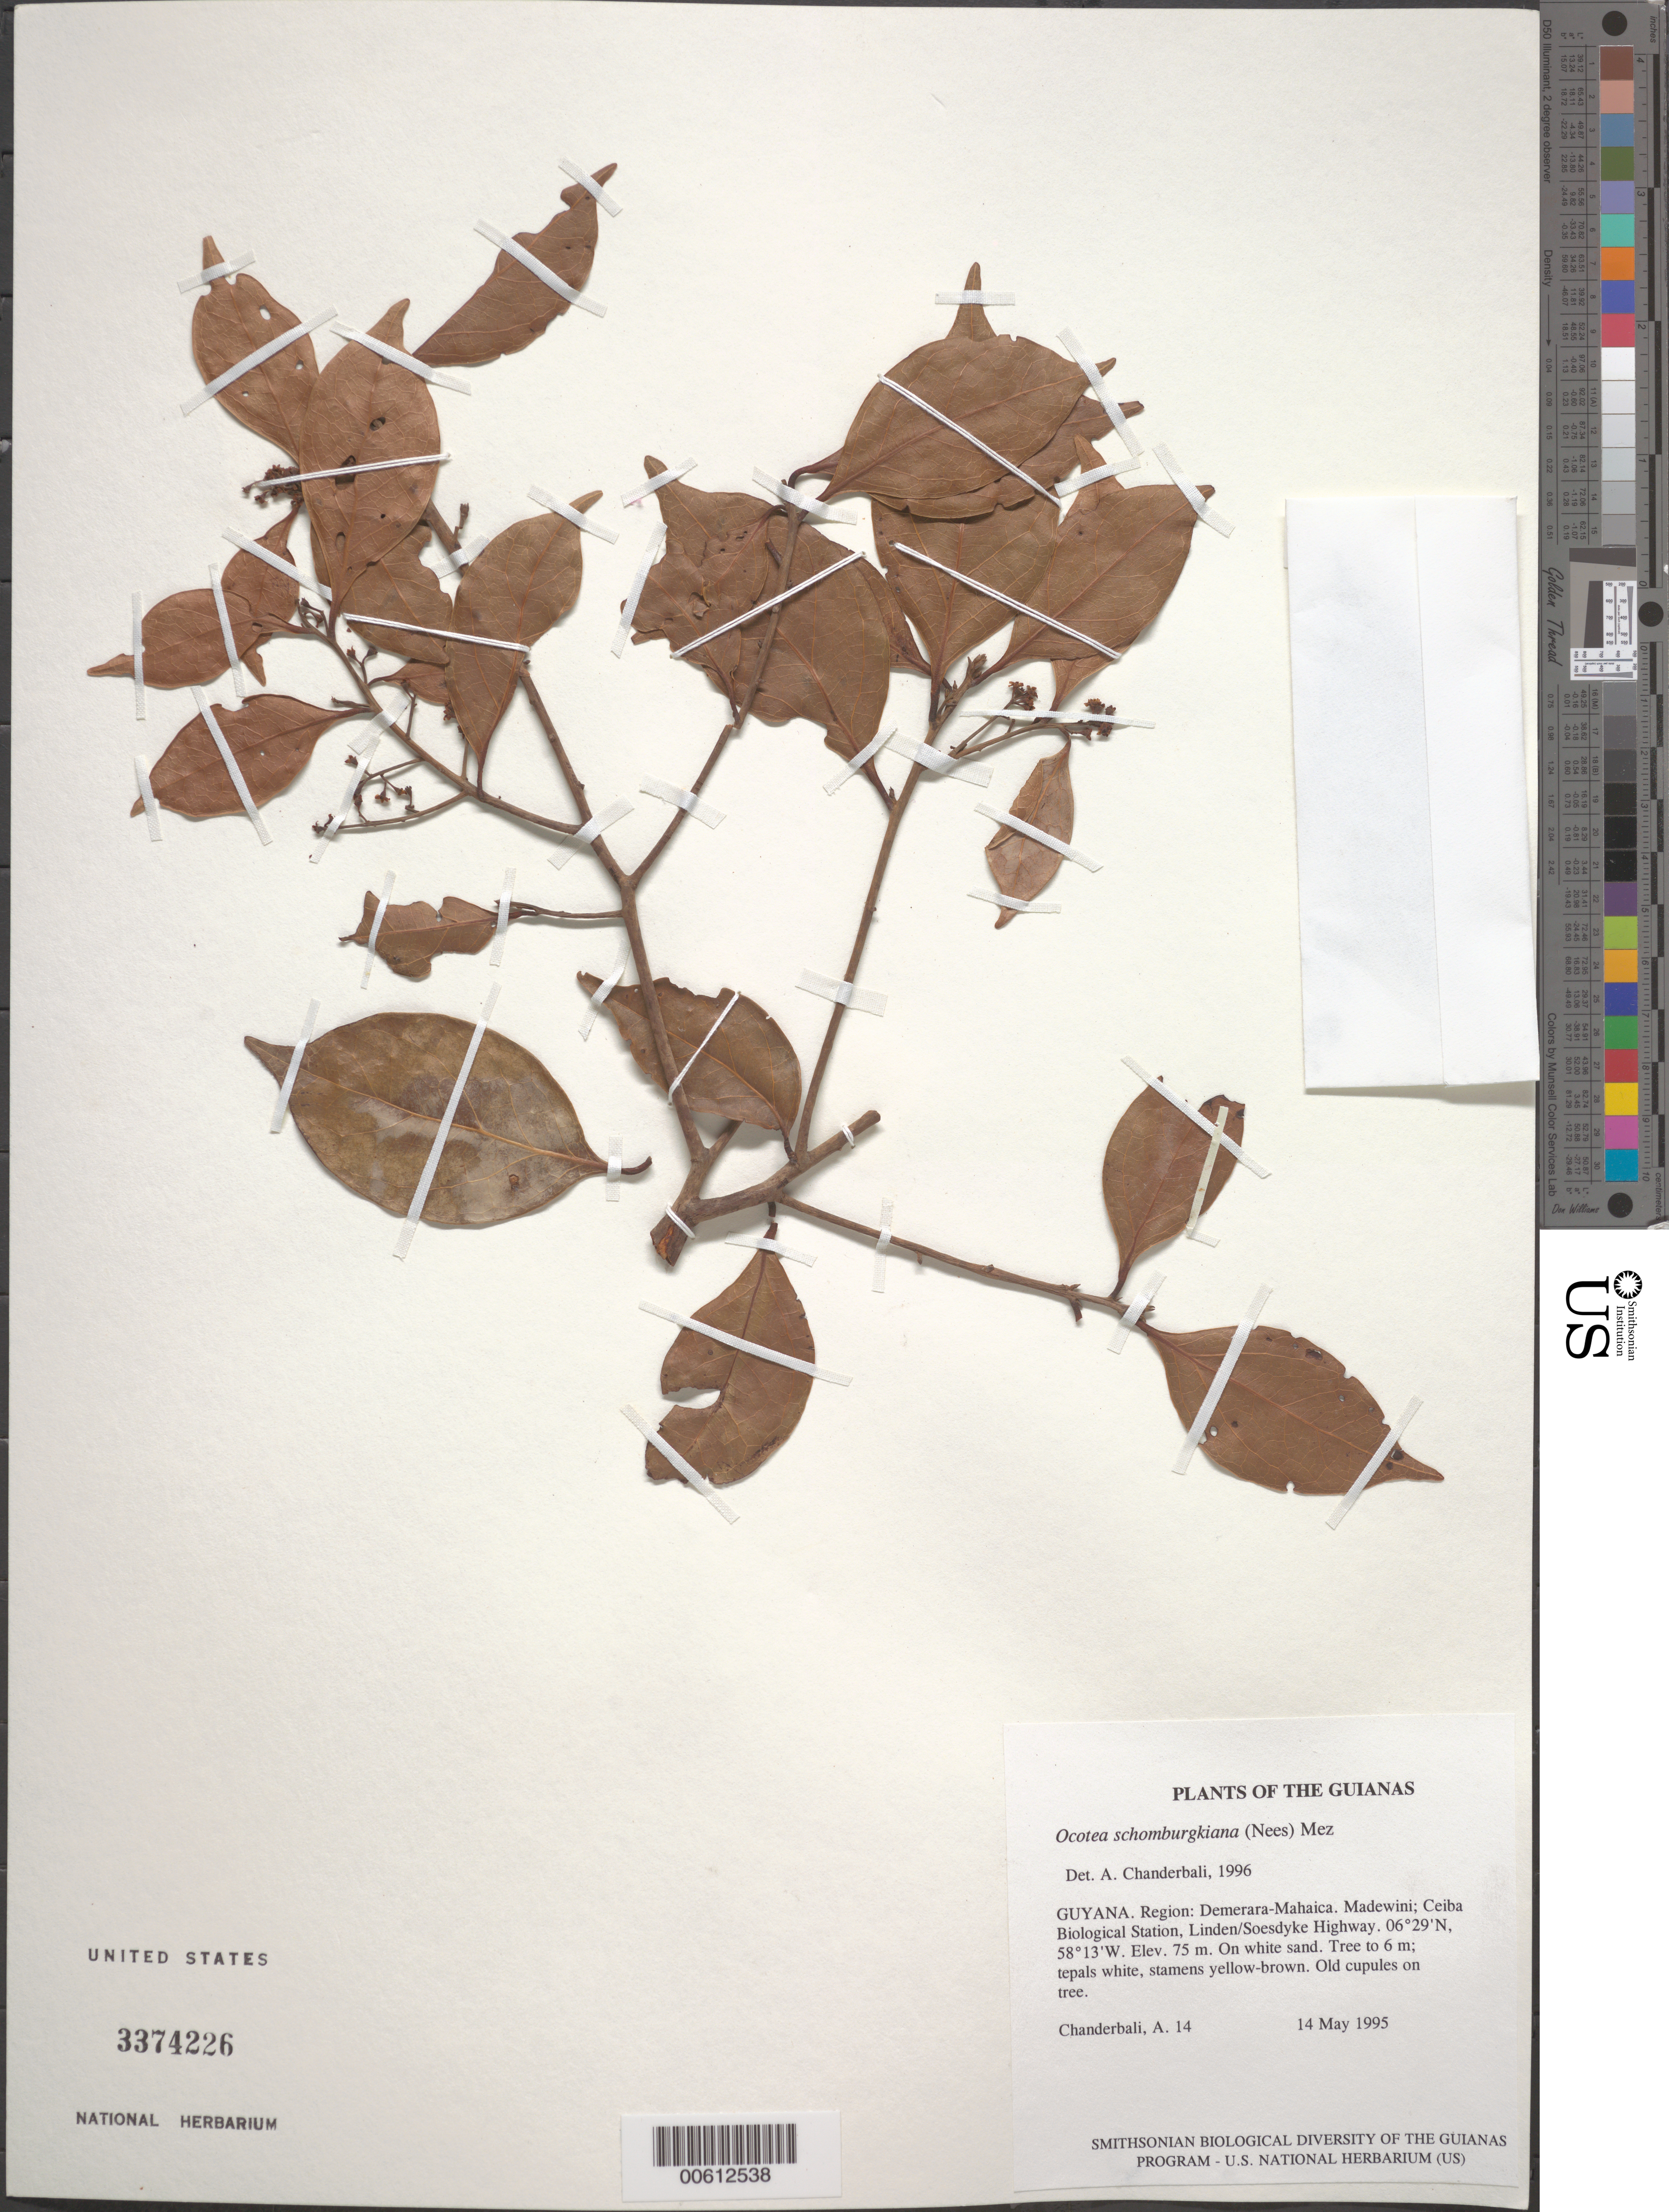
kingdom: Plantae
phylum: Tracheophyta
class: Magnoliopsida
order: Laurales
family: Lauraceae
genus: Ocotea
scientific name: Ocotea schomburgkiana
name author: (Nees) Mez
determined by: Chanderbali, Andre Shashi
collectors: A. S. Chanderbali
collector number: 0014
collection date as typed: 14 May 1995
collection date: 1995-05-14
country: Guyana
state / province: Demerara-Mahaica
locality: Madewini; Ceiba Biological Station, Linden/Soesdyke Highway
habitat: On white sand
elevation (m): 75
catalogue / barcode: US 3374226